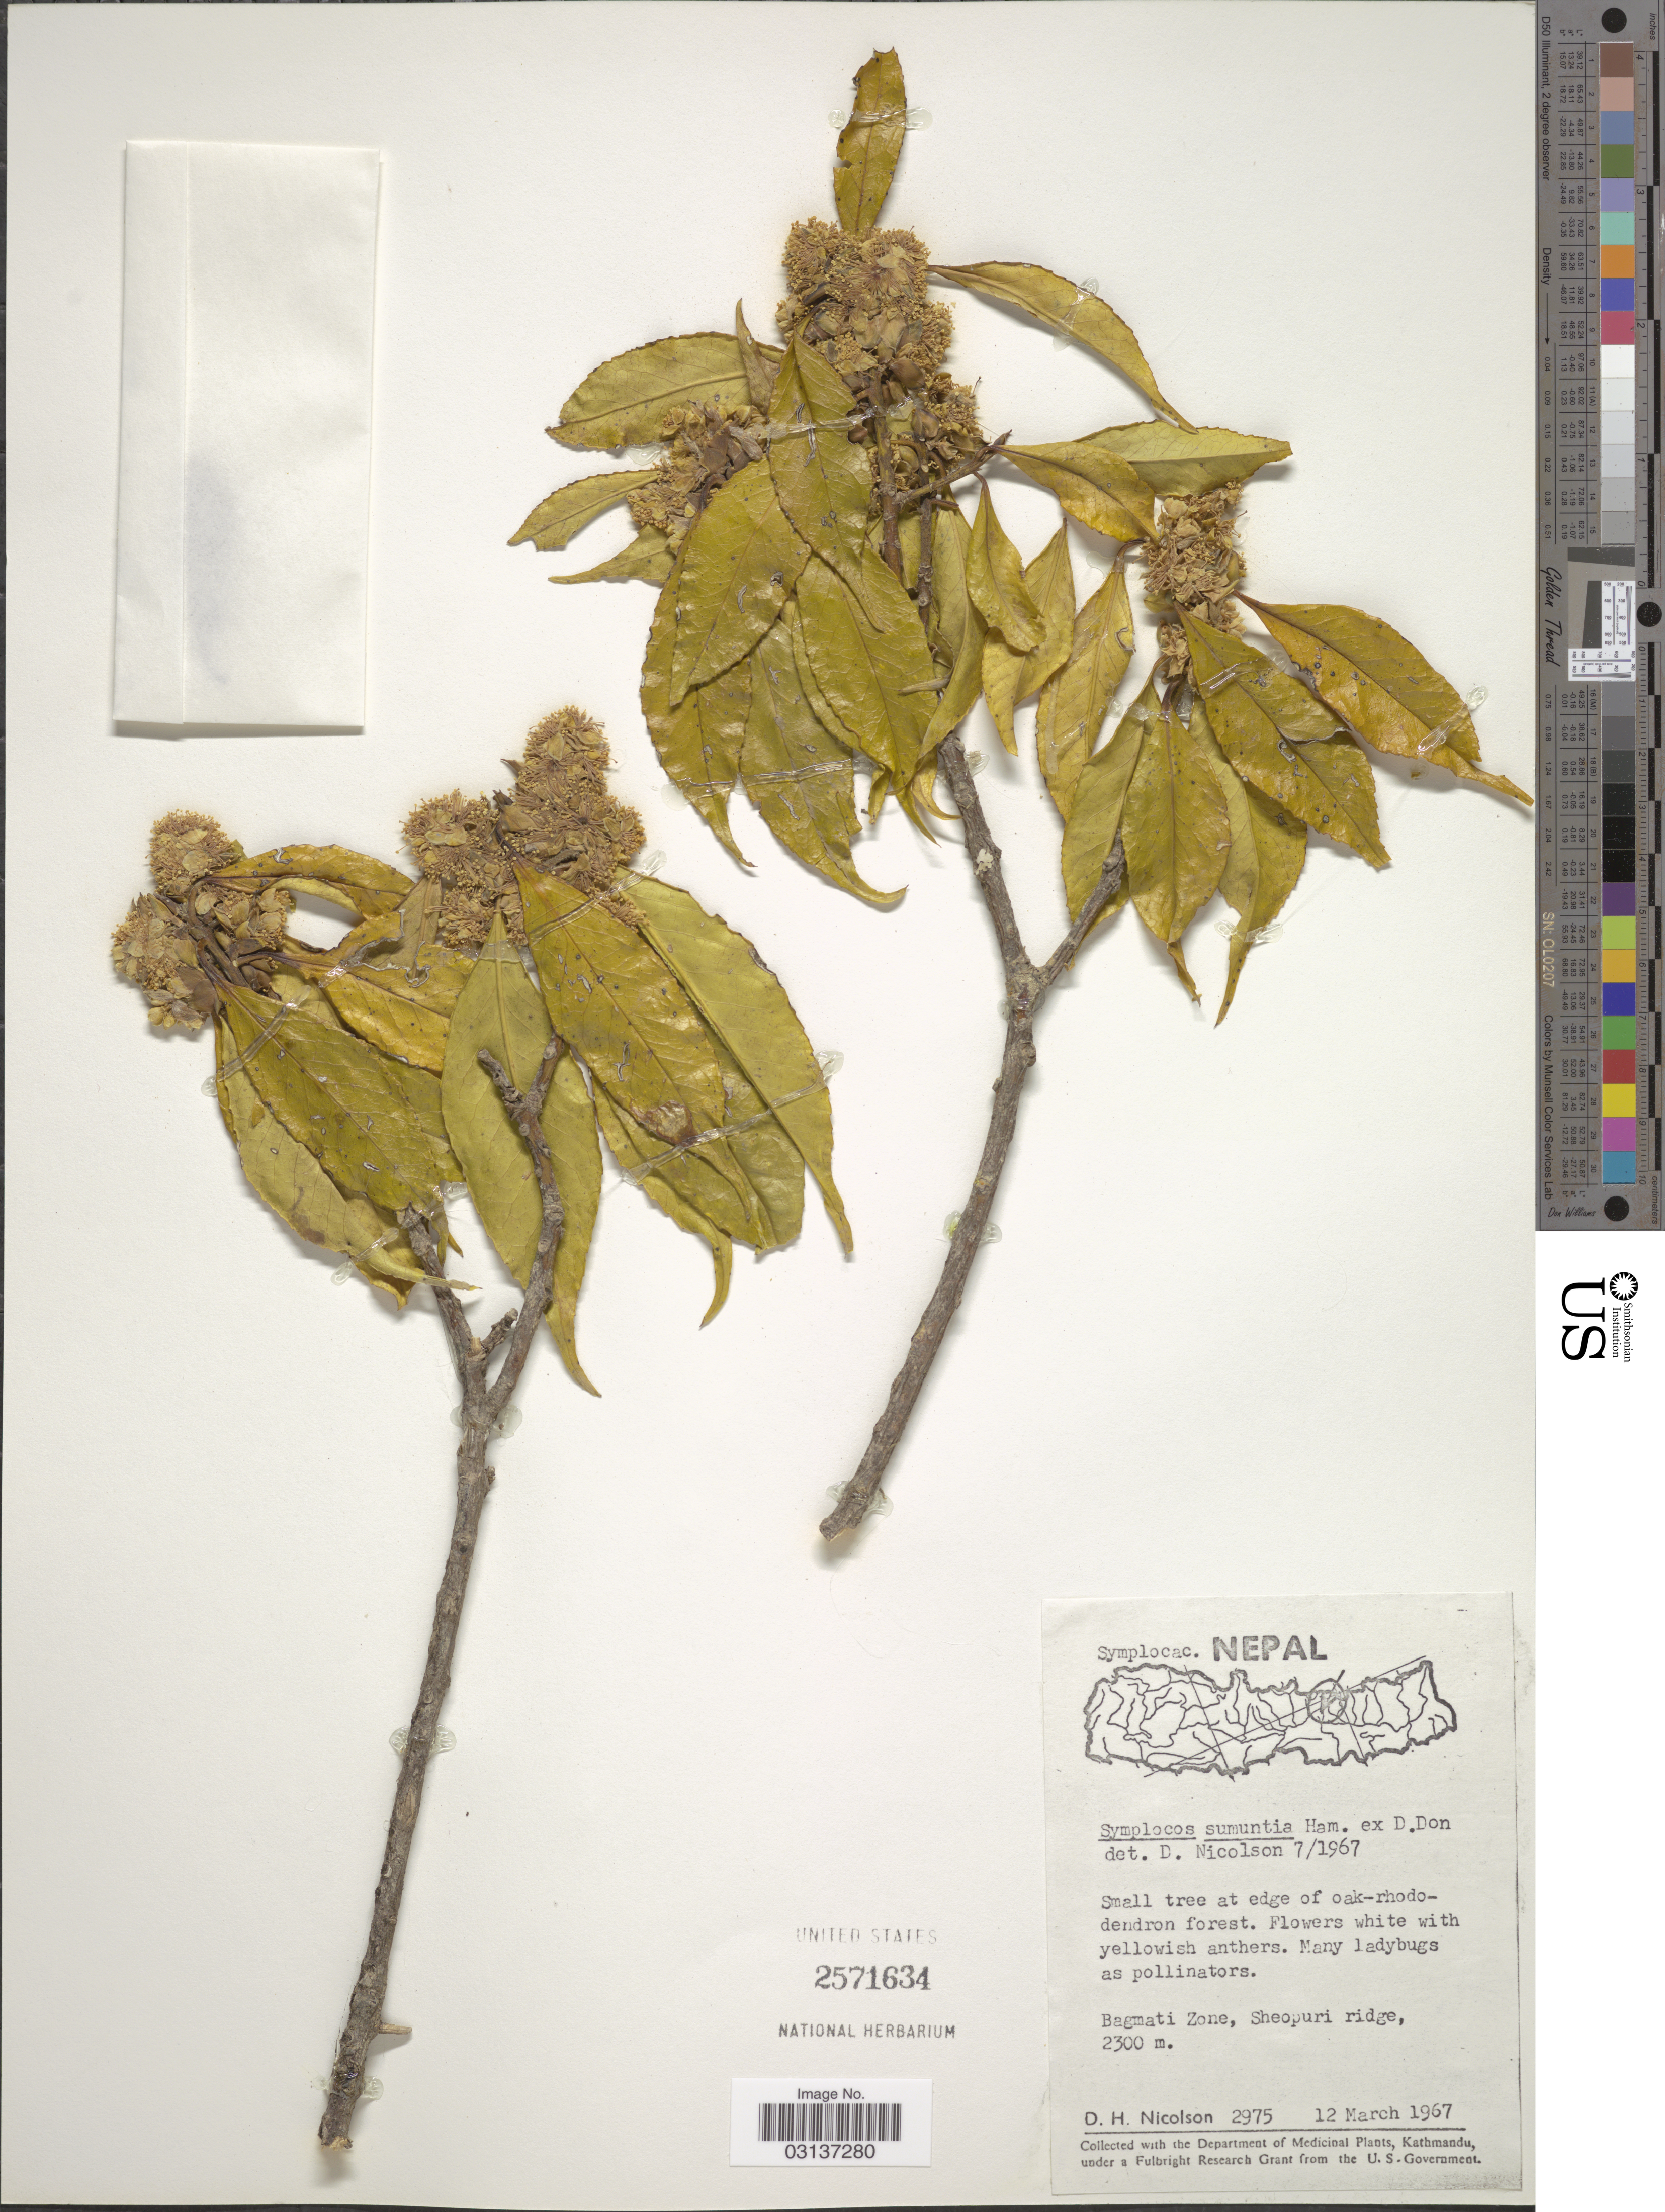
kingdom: Plantae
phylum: Tracheophyta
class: Magnoliopsida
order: Ericales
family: Symplocaceae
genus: Symplocos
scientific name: Symplocos sumuntia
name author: Buch.-Ham. ex D. Don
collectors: D. H. Nicolson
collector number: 2975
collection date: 1967-03-12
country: Nepal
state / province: Bagmati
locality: Bagmati Zone, Sheopuri ridge.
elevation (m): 2300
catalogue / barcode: US 2571634